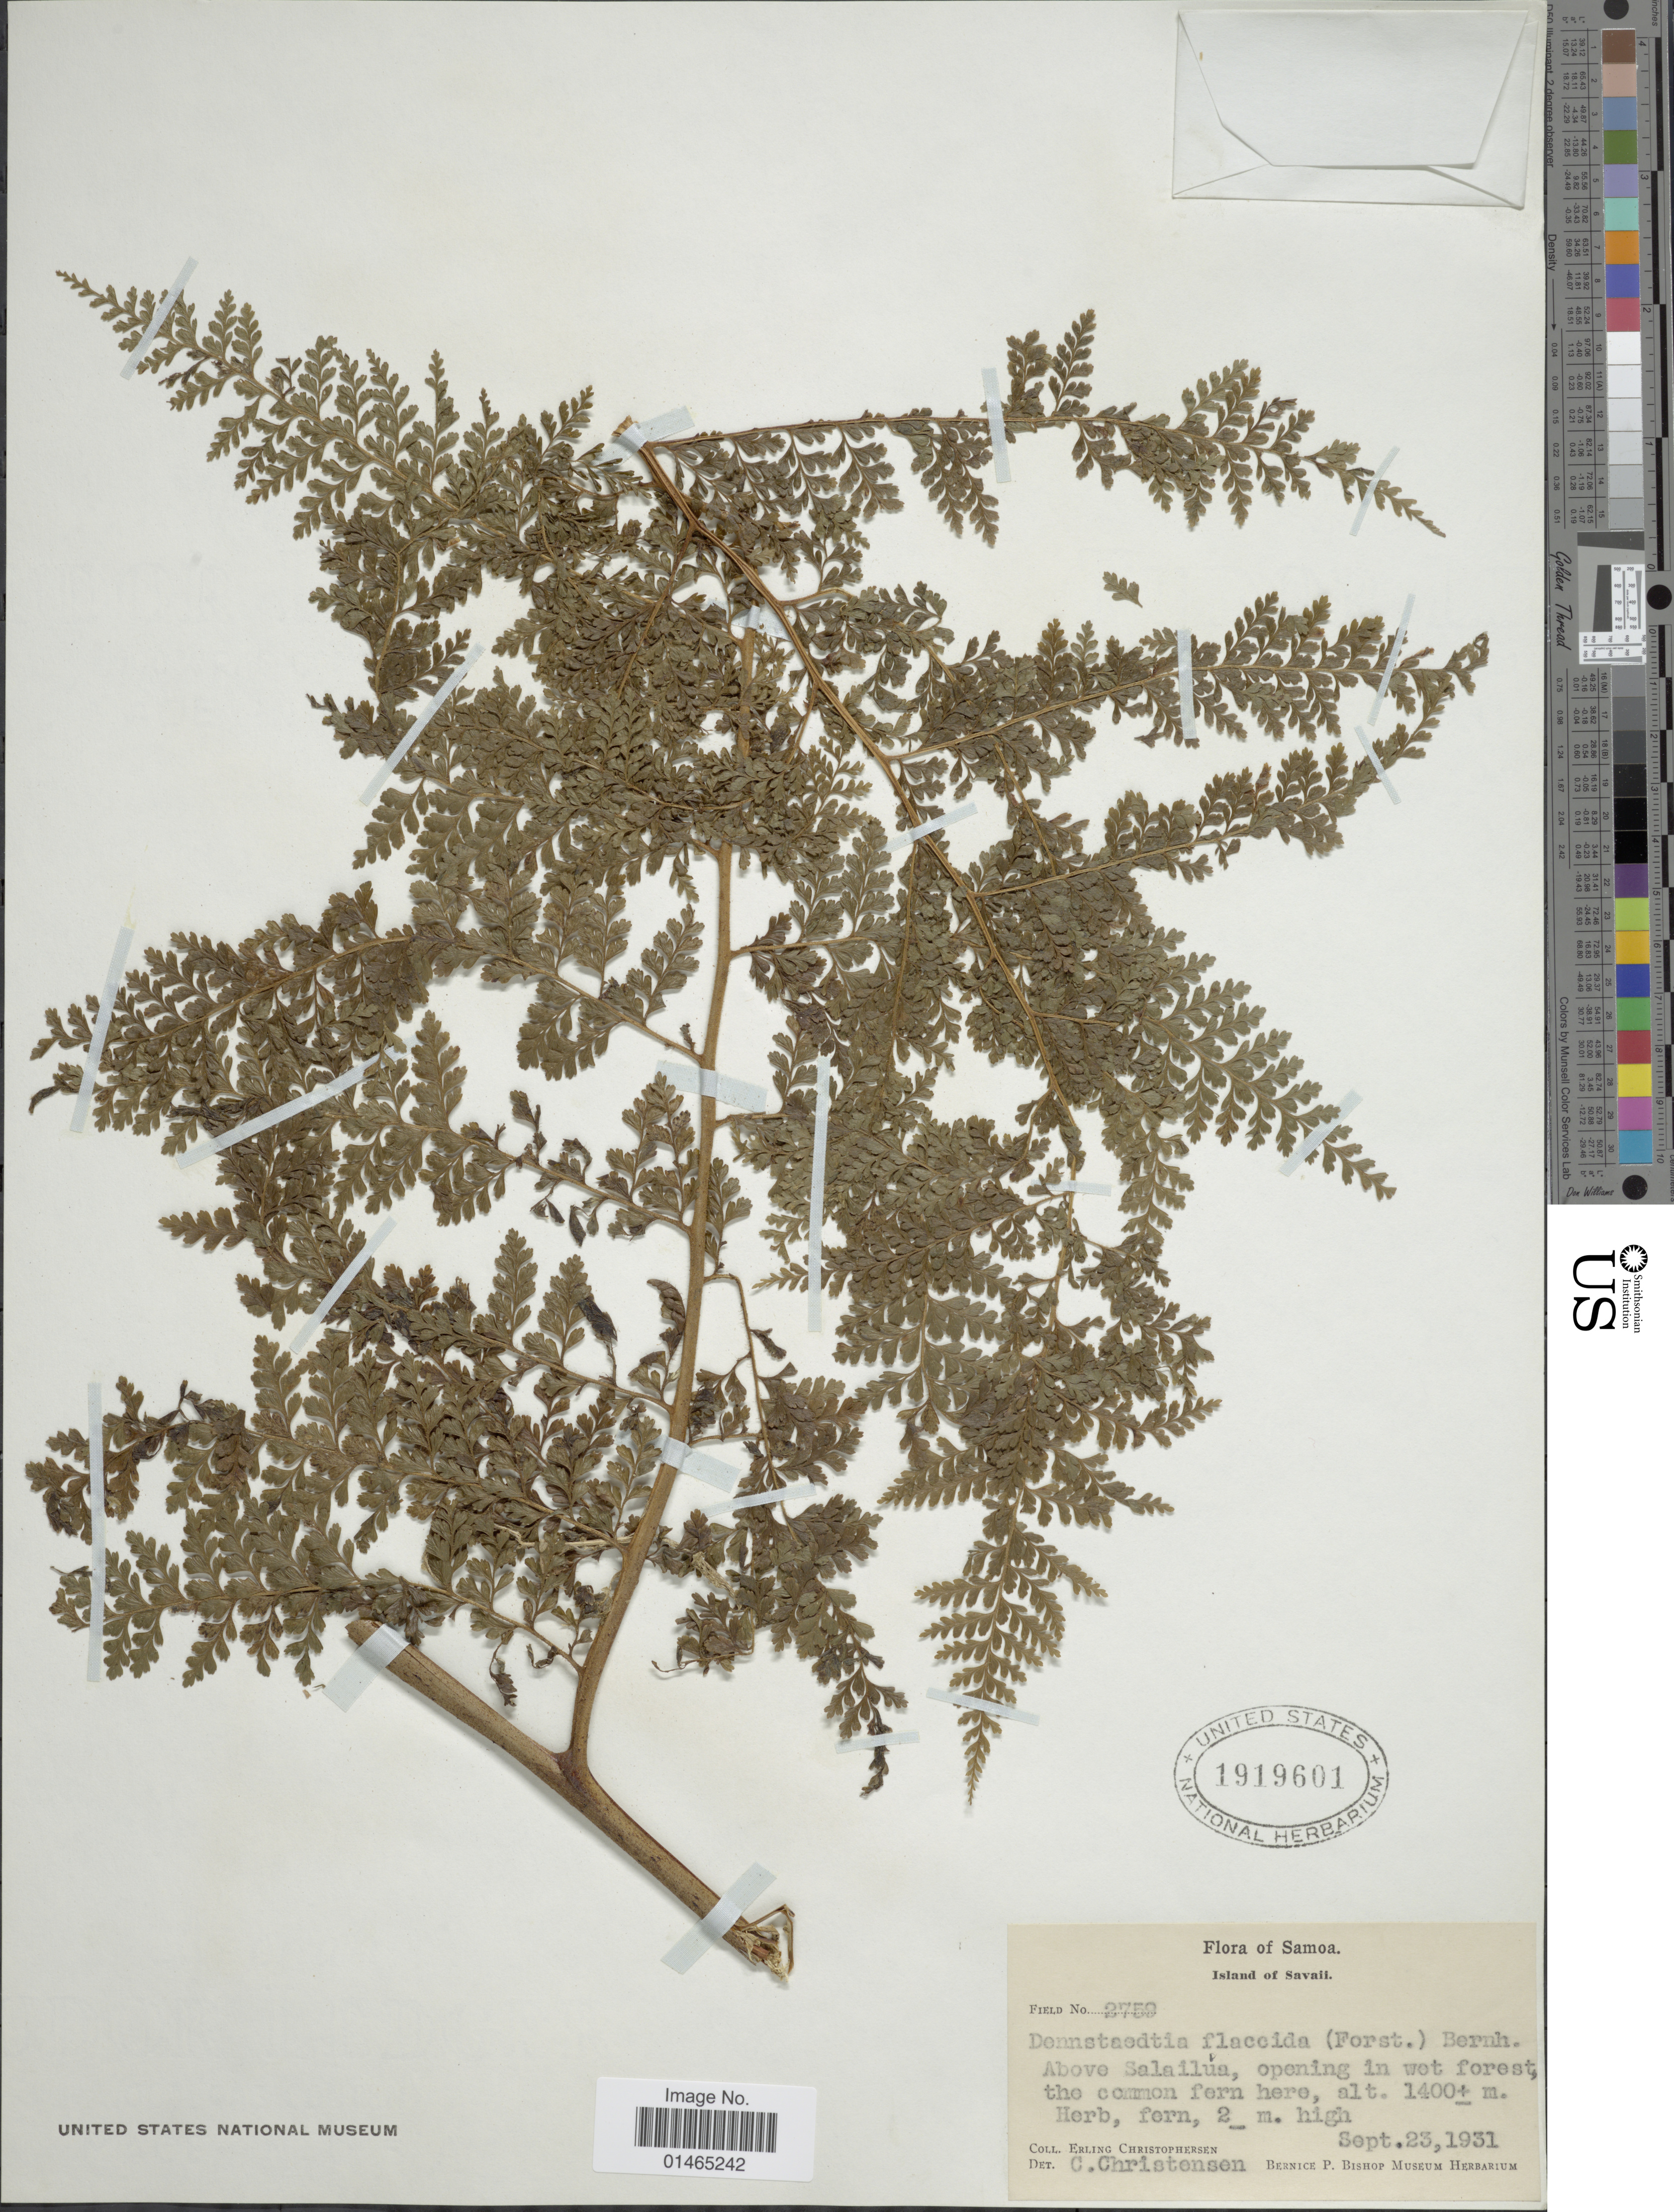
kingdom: Plantae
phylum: Tracheophyta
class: Polypodiopsida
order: Polypodiales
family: Dennstaedtiaceae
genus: Dennstaedtia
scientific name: Dennstaedtia flaccida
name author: (G. Forst.) Bernh.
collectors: E. Christophersen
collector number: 2759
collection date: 1931-09-23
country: Samoa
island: Savai'i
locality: Island of Savaii. Above Salailua, opening in wet forest, the common fern here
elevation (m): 1400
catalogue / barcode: US 1919601